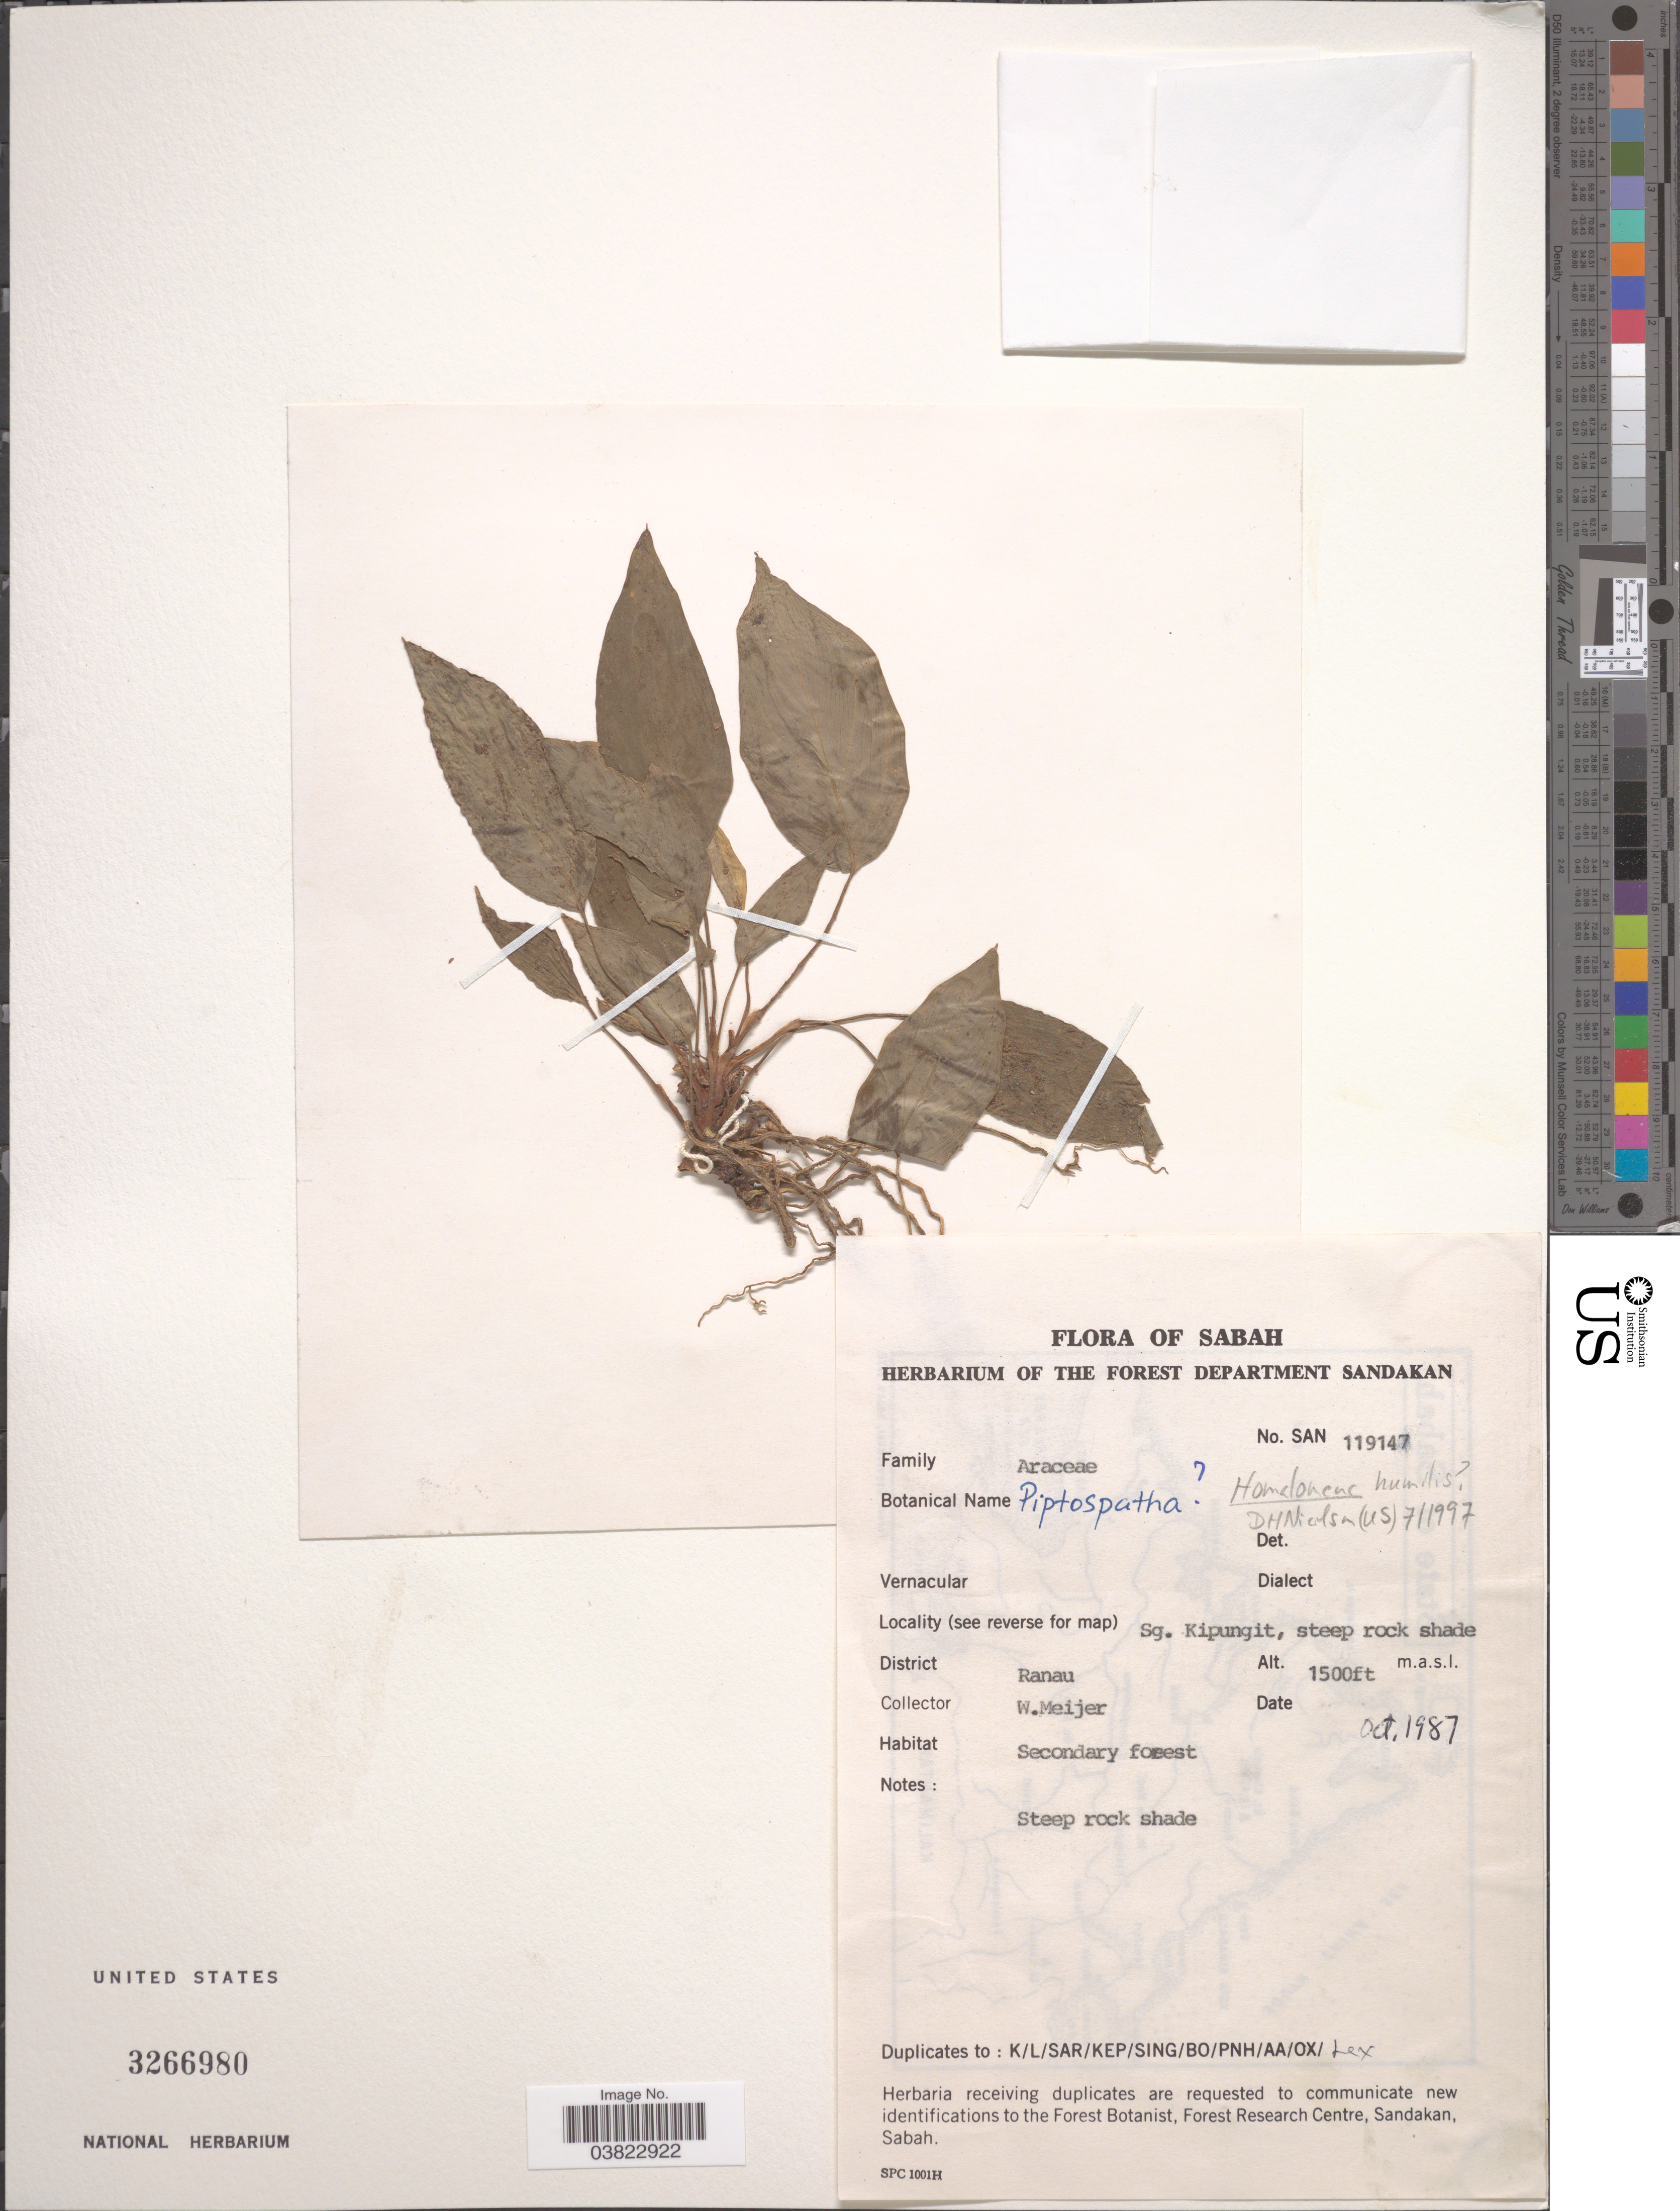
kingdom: Plantae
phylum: Tracheophyta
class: Liliopsida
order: Alismatales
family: Araceae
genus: Homalomena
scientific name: Homalomena humilis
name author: (Jack) Hook. f.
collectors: W. Meijer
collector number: SAN 119147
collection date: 1987-10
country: Malaysia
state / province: Sabah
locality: Sg. Kipungit. District Ranau.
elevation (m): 457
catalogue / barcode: US 3266980